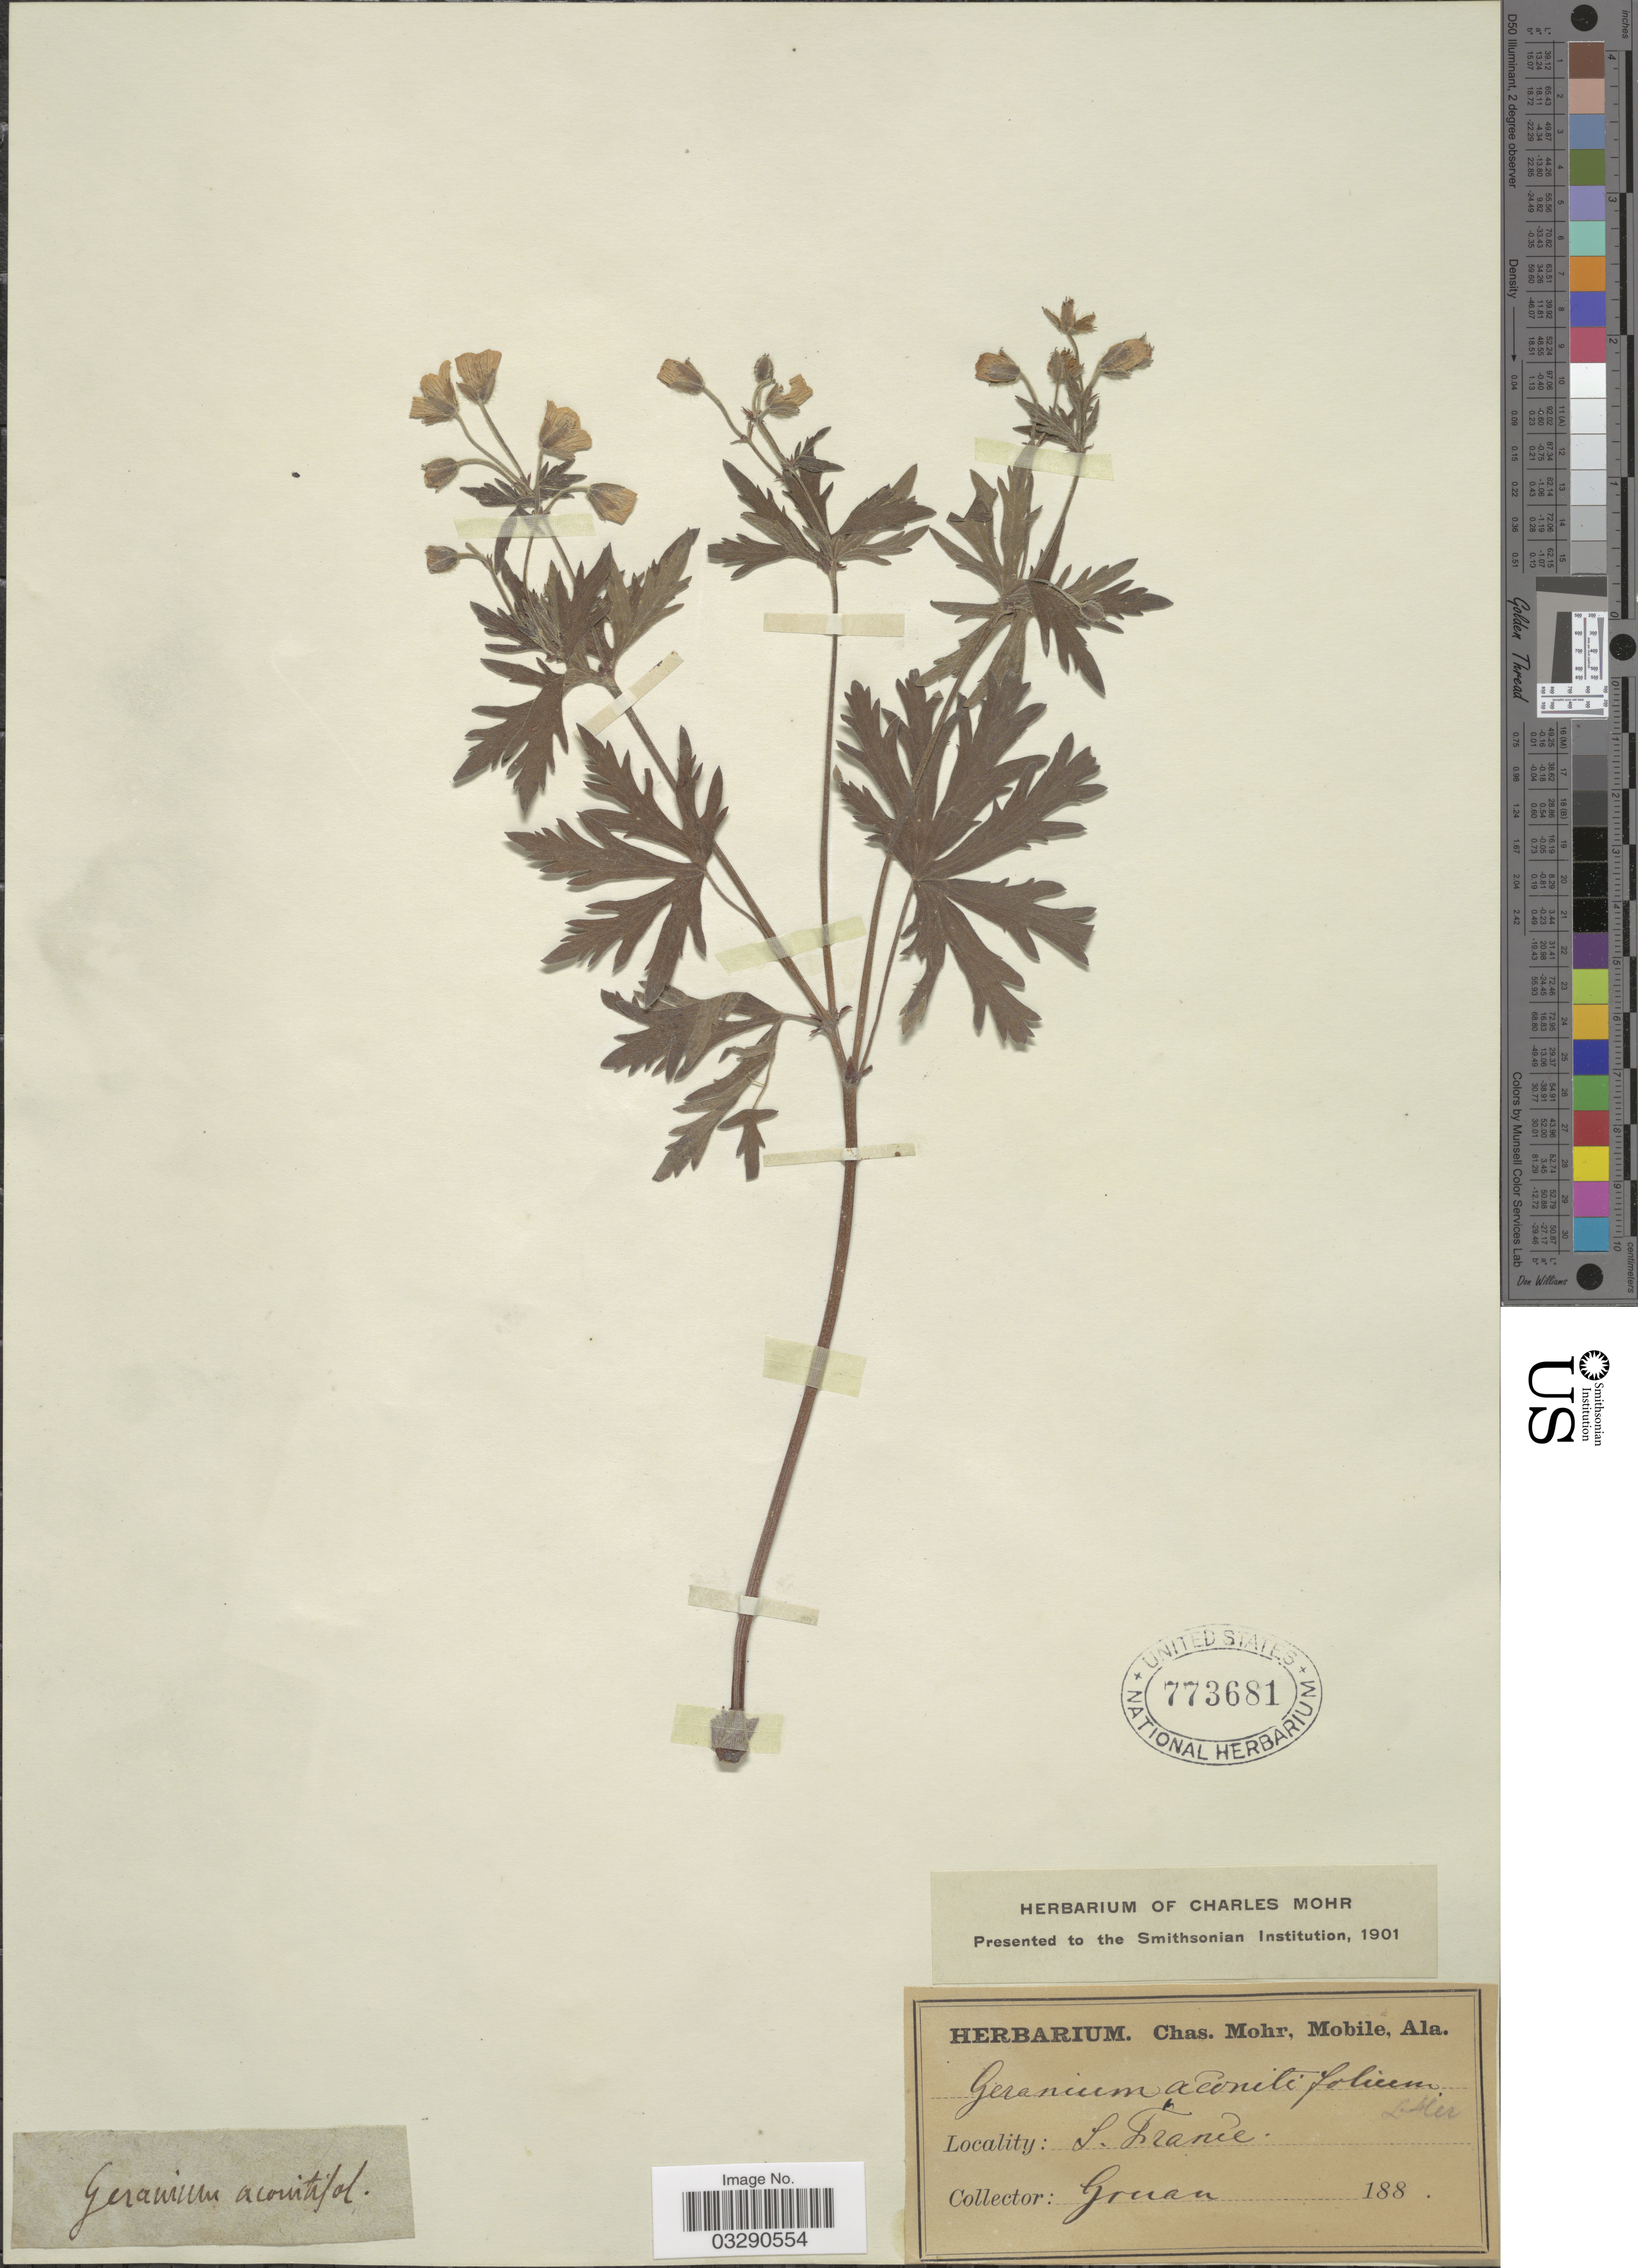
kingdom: Plantae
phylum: Tracheophyta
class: Magnoliopsida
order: Geraniales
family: Geraniaceae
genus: Geranium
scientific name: Geranium aconitifolium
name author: L'Hér.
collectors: Gruan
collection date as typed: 188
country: France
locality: S. France.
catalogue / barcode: US 773681